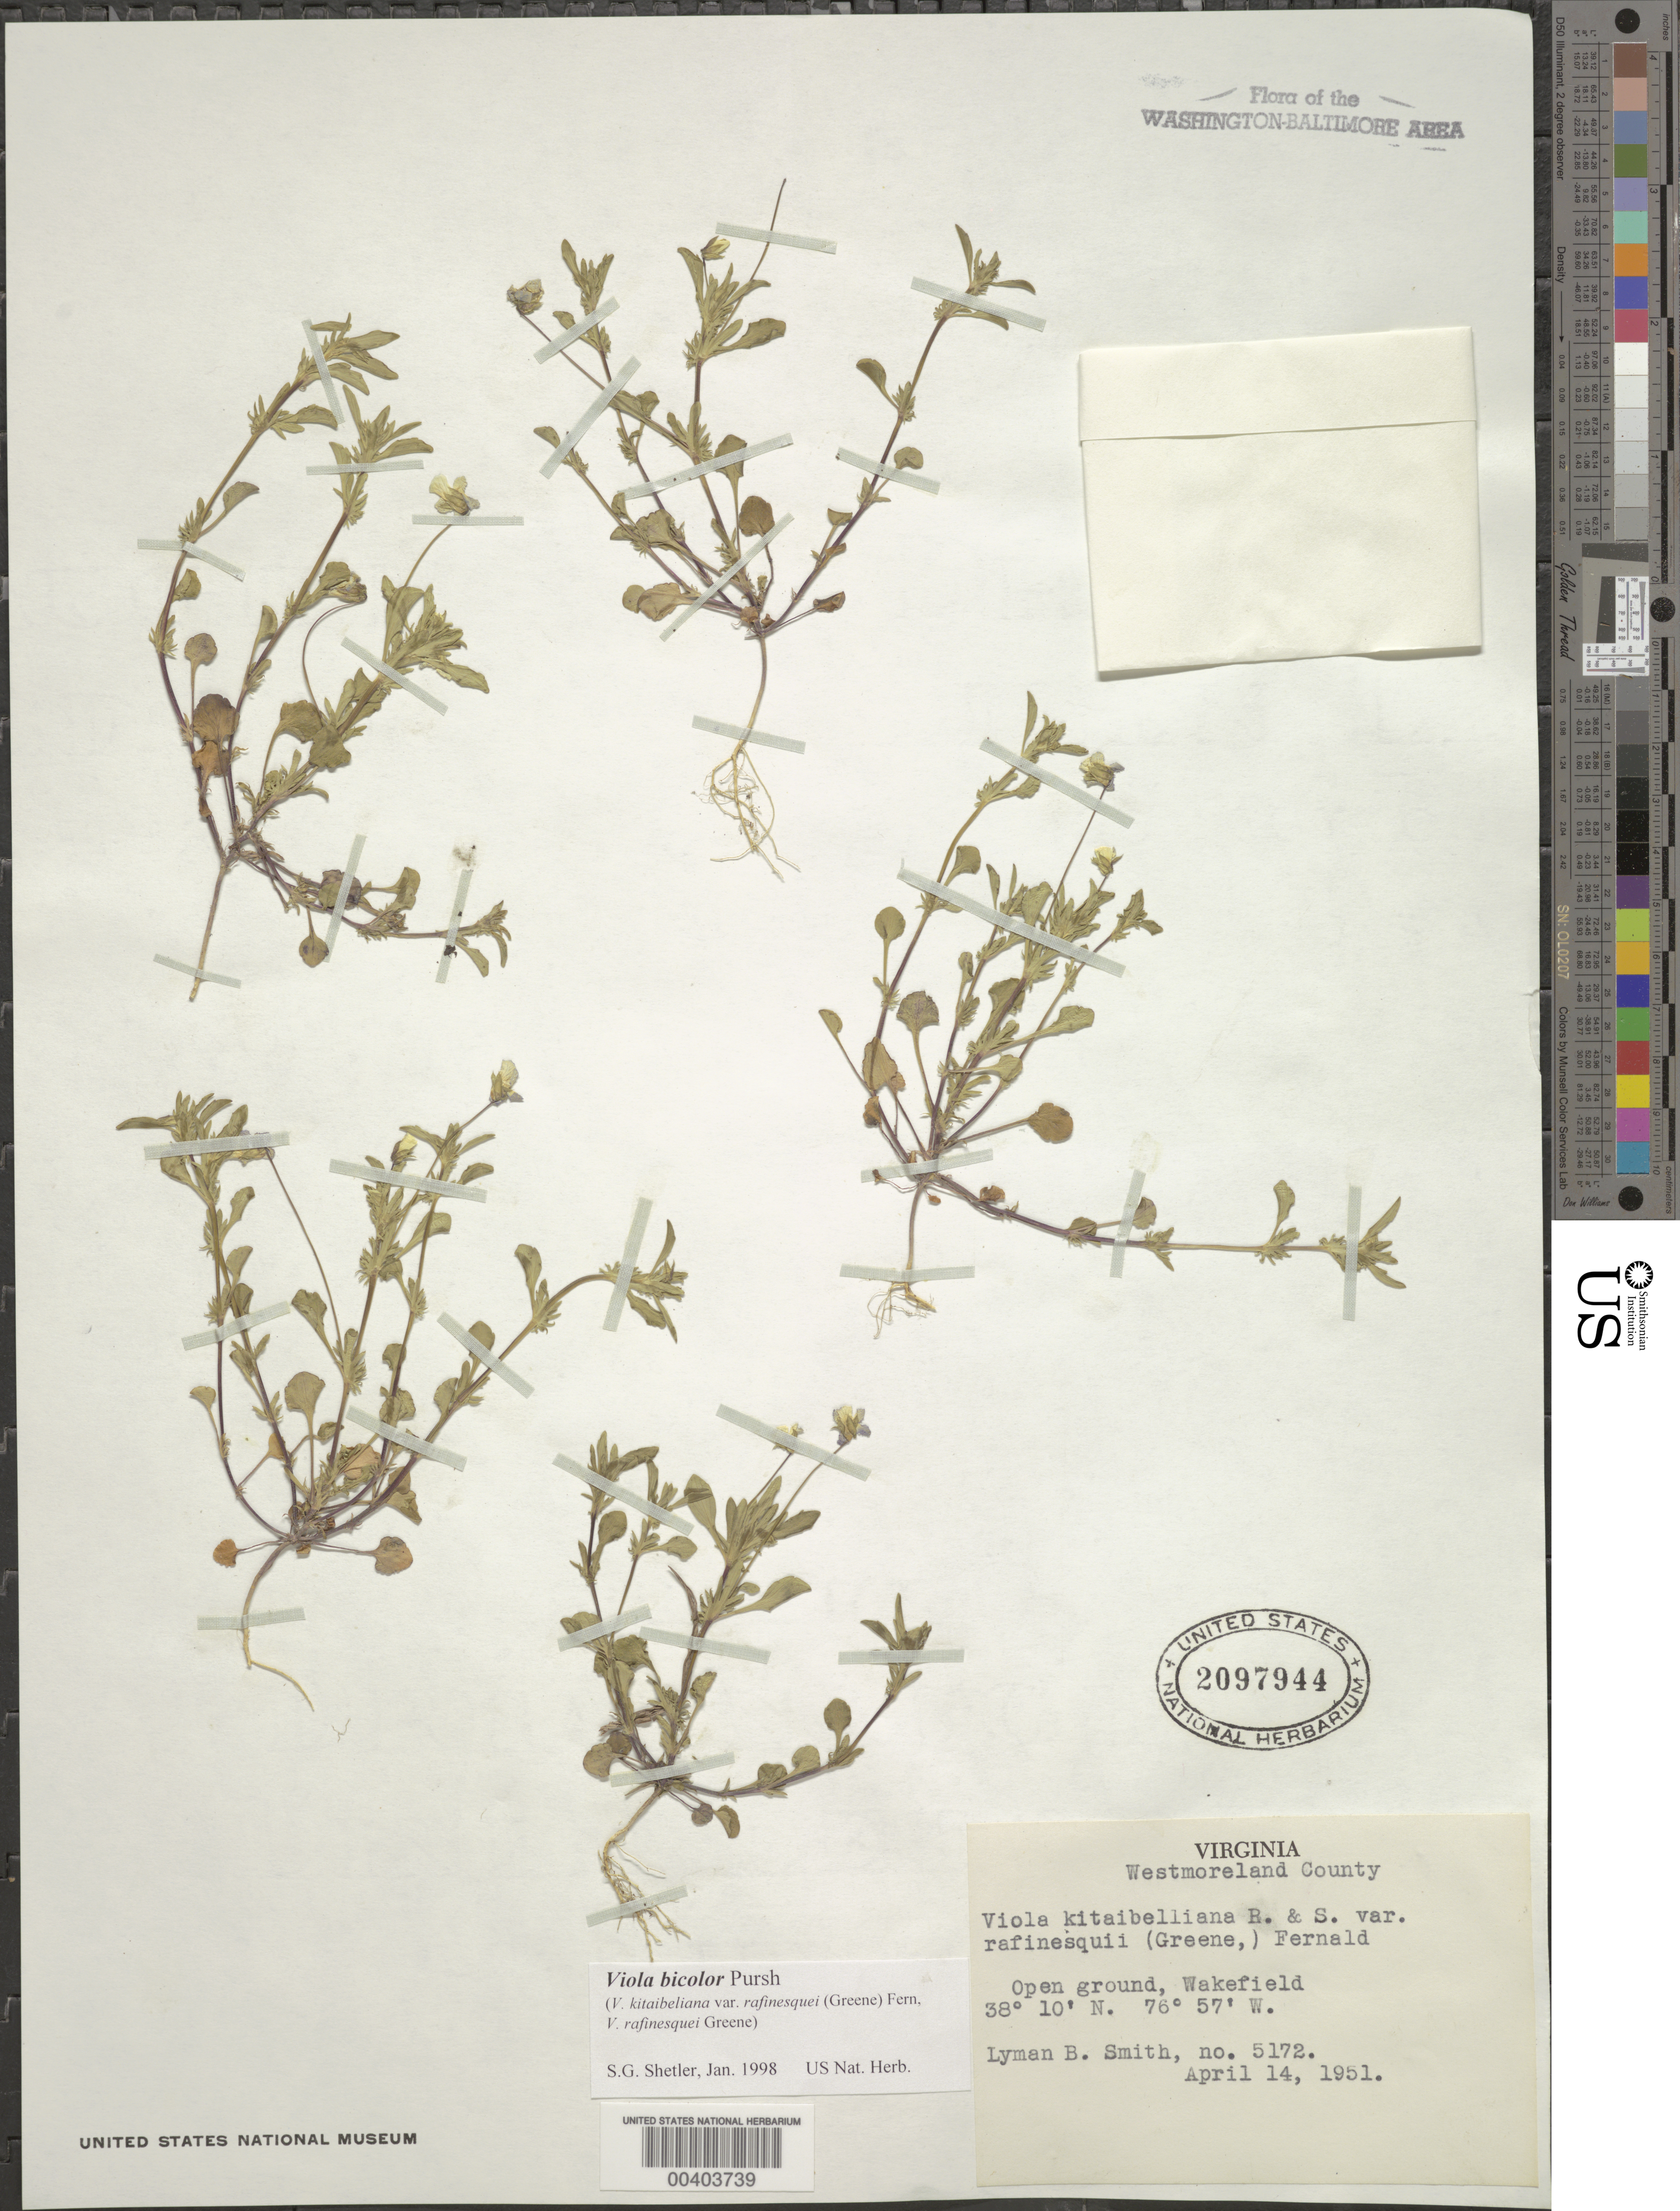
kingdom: Plantae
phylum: Tracheophyta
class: Magnoliopsida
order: Malpighiales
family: Violaceae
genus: Viola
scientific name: Viola bicolor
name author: Pursh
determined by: Shetler, Stanwyn G., (US), NMNH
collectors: L. Smith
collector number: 5172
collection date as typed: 14 Apr 1951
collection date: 1951-04-14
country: United States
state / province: Virginia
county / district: Westmoreland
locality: Wakefield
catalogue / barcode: US 2097944